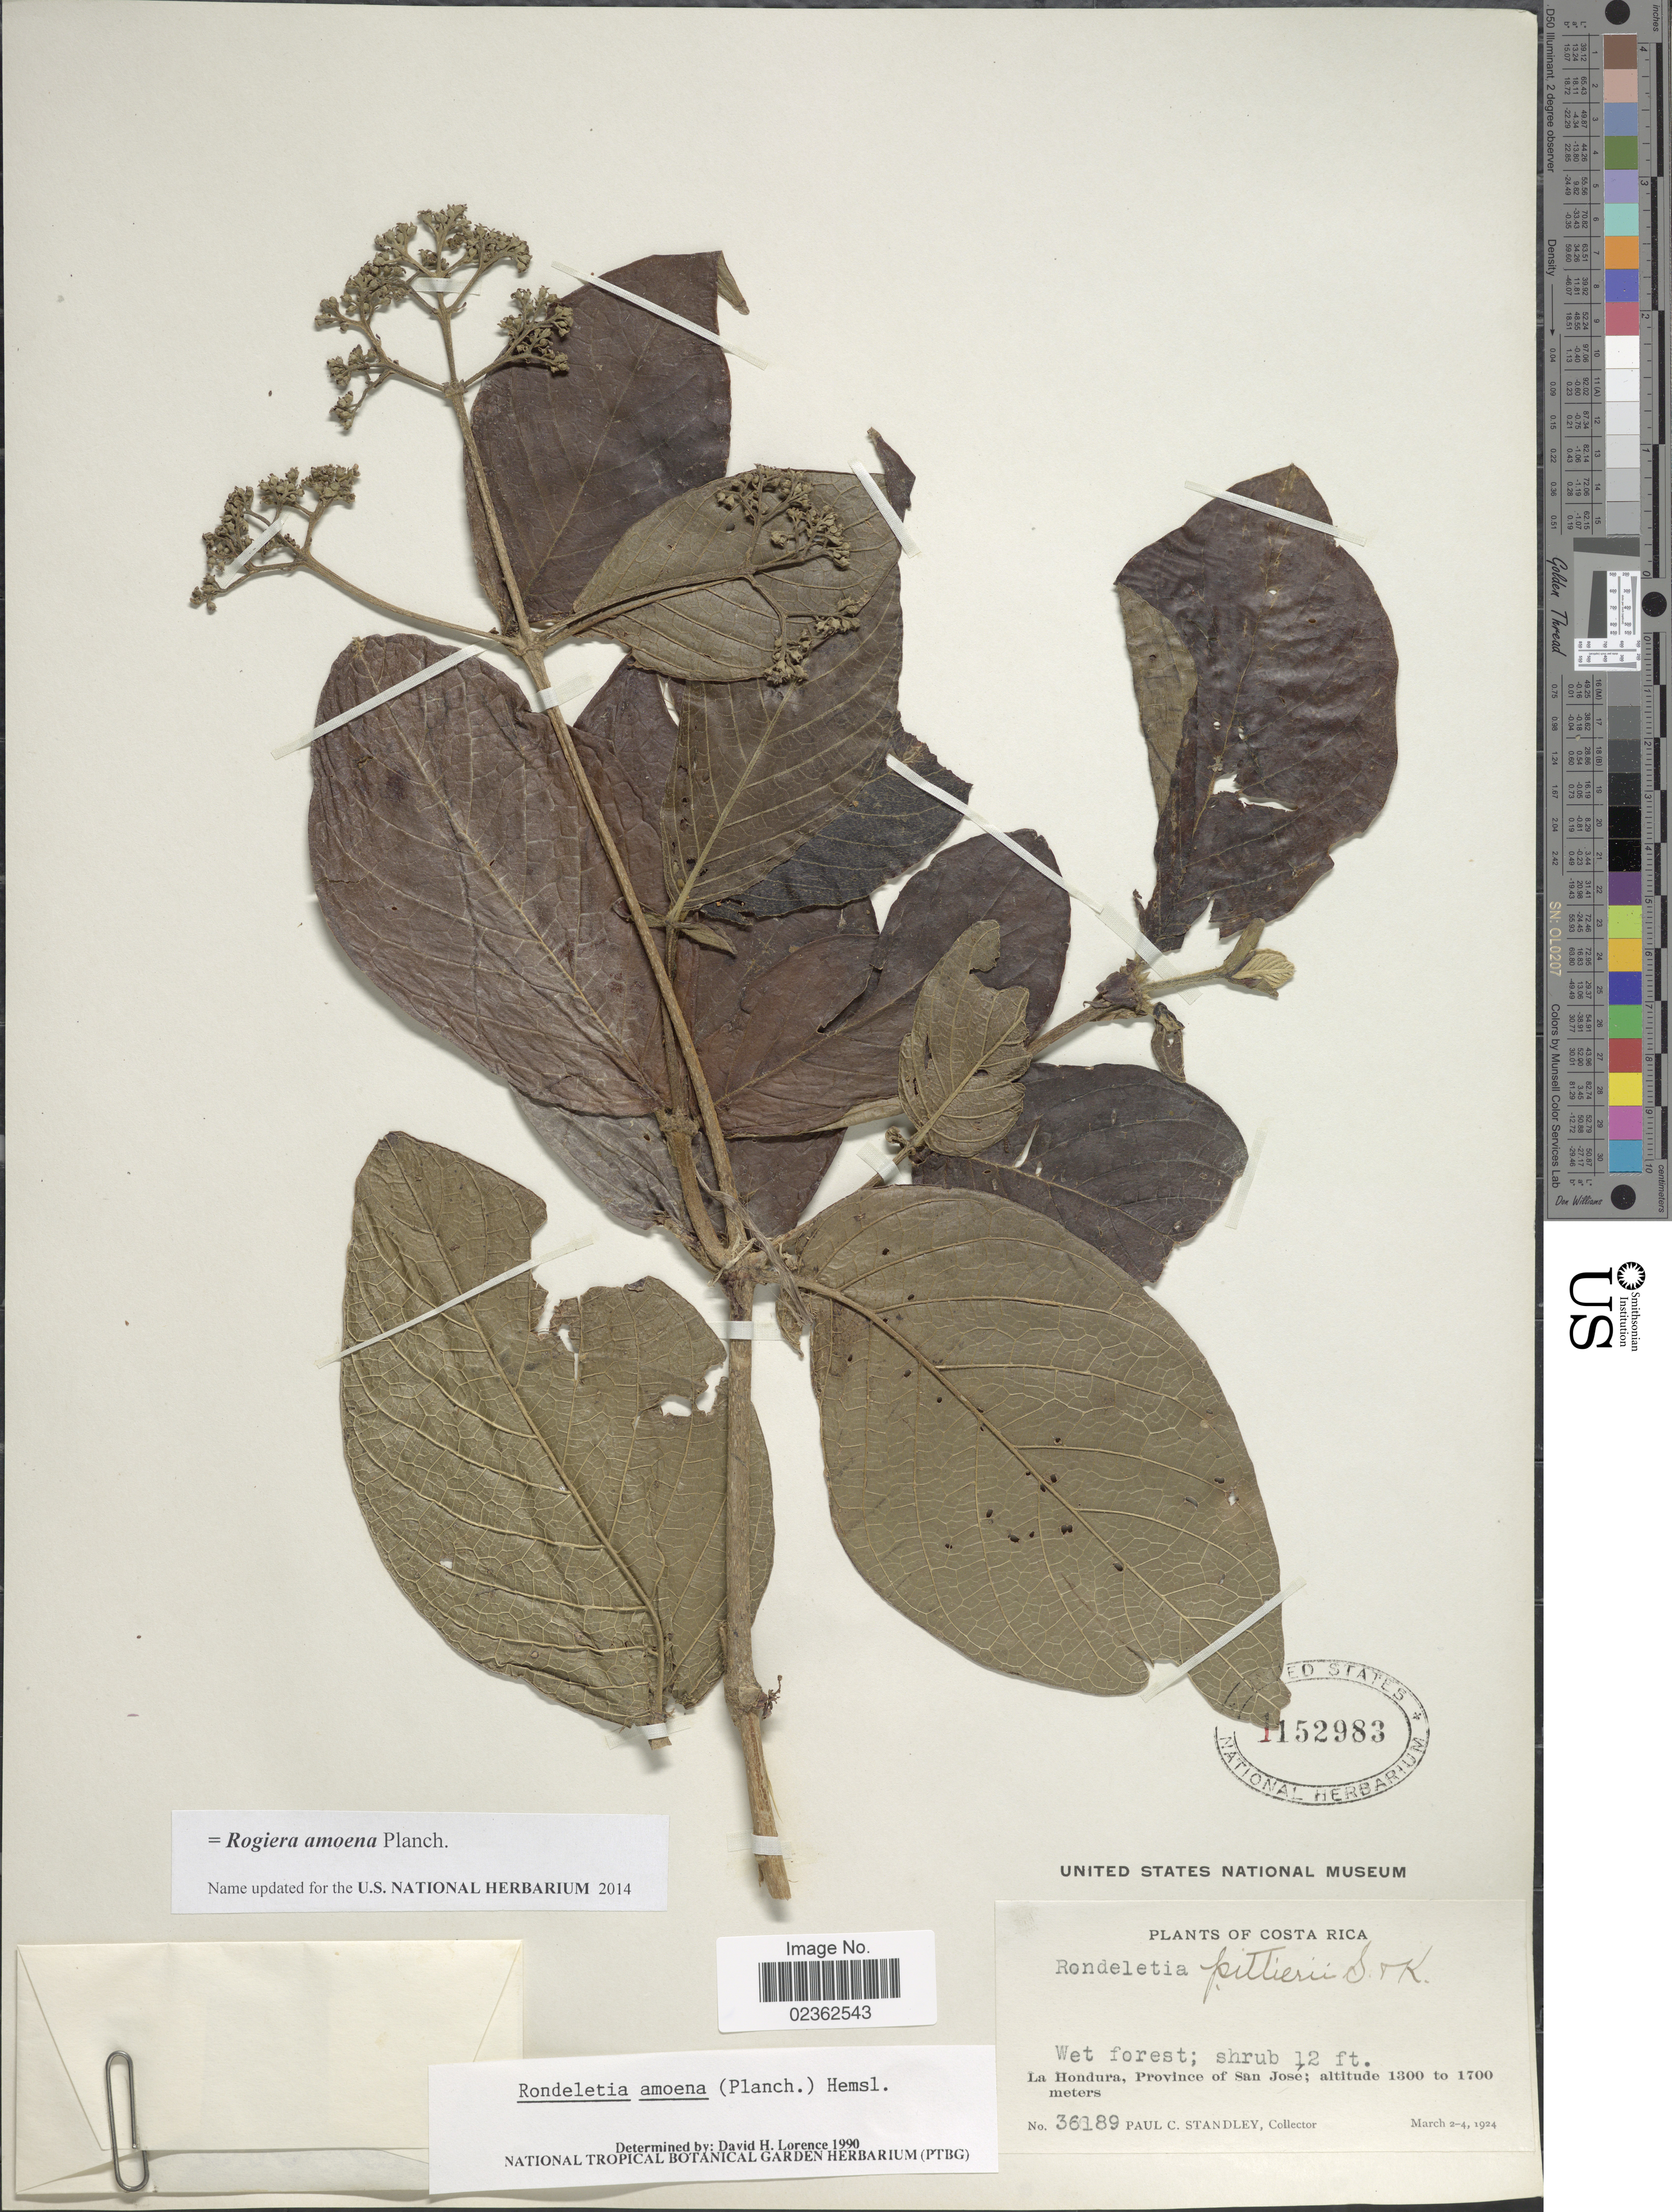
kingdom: Plantae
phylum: Tracheophyta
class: Magnoliopsida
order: Gentianales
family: Rubiaceae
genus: Rogiera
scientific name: Rogiera amoena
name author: Planch.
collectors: P. C. Standley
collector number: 36189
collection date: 1924-03-02/1924-03-04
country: Costa Rica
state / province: San José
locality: La Hondura.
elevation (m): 1300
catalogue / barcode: US 1152983